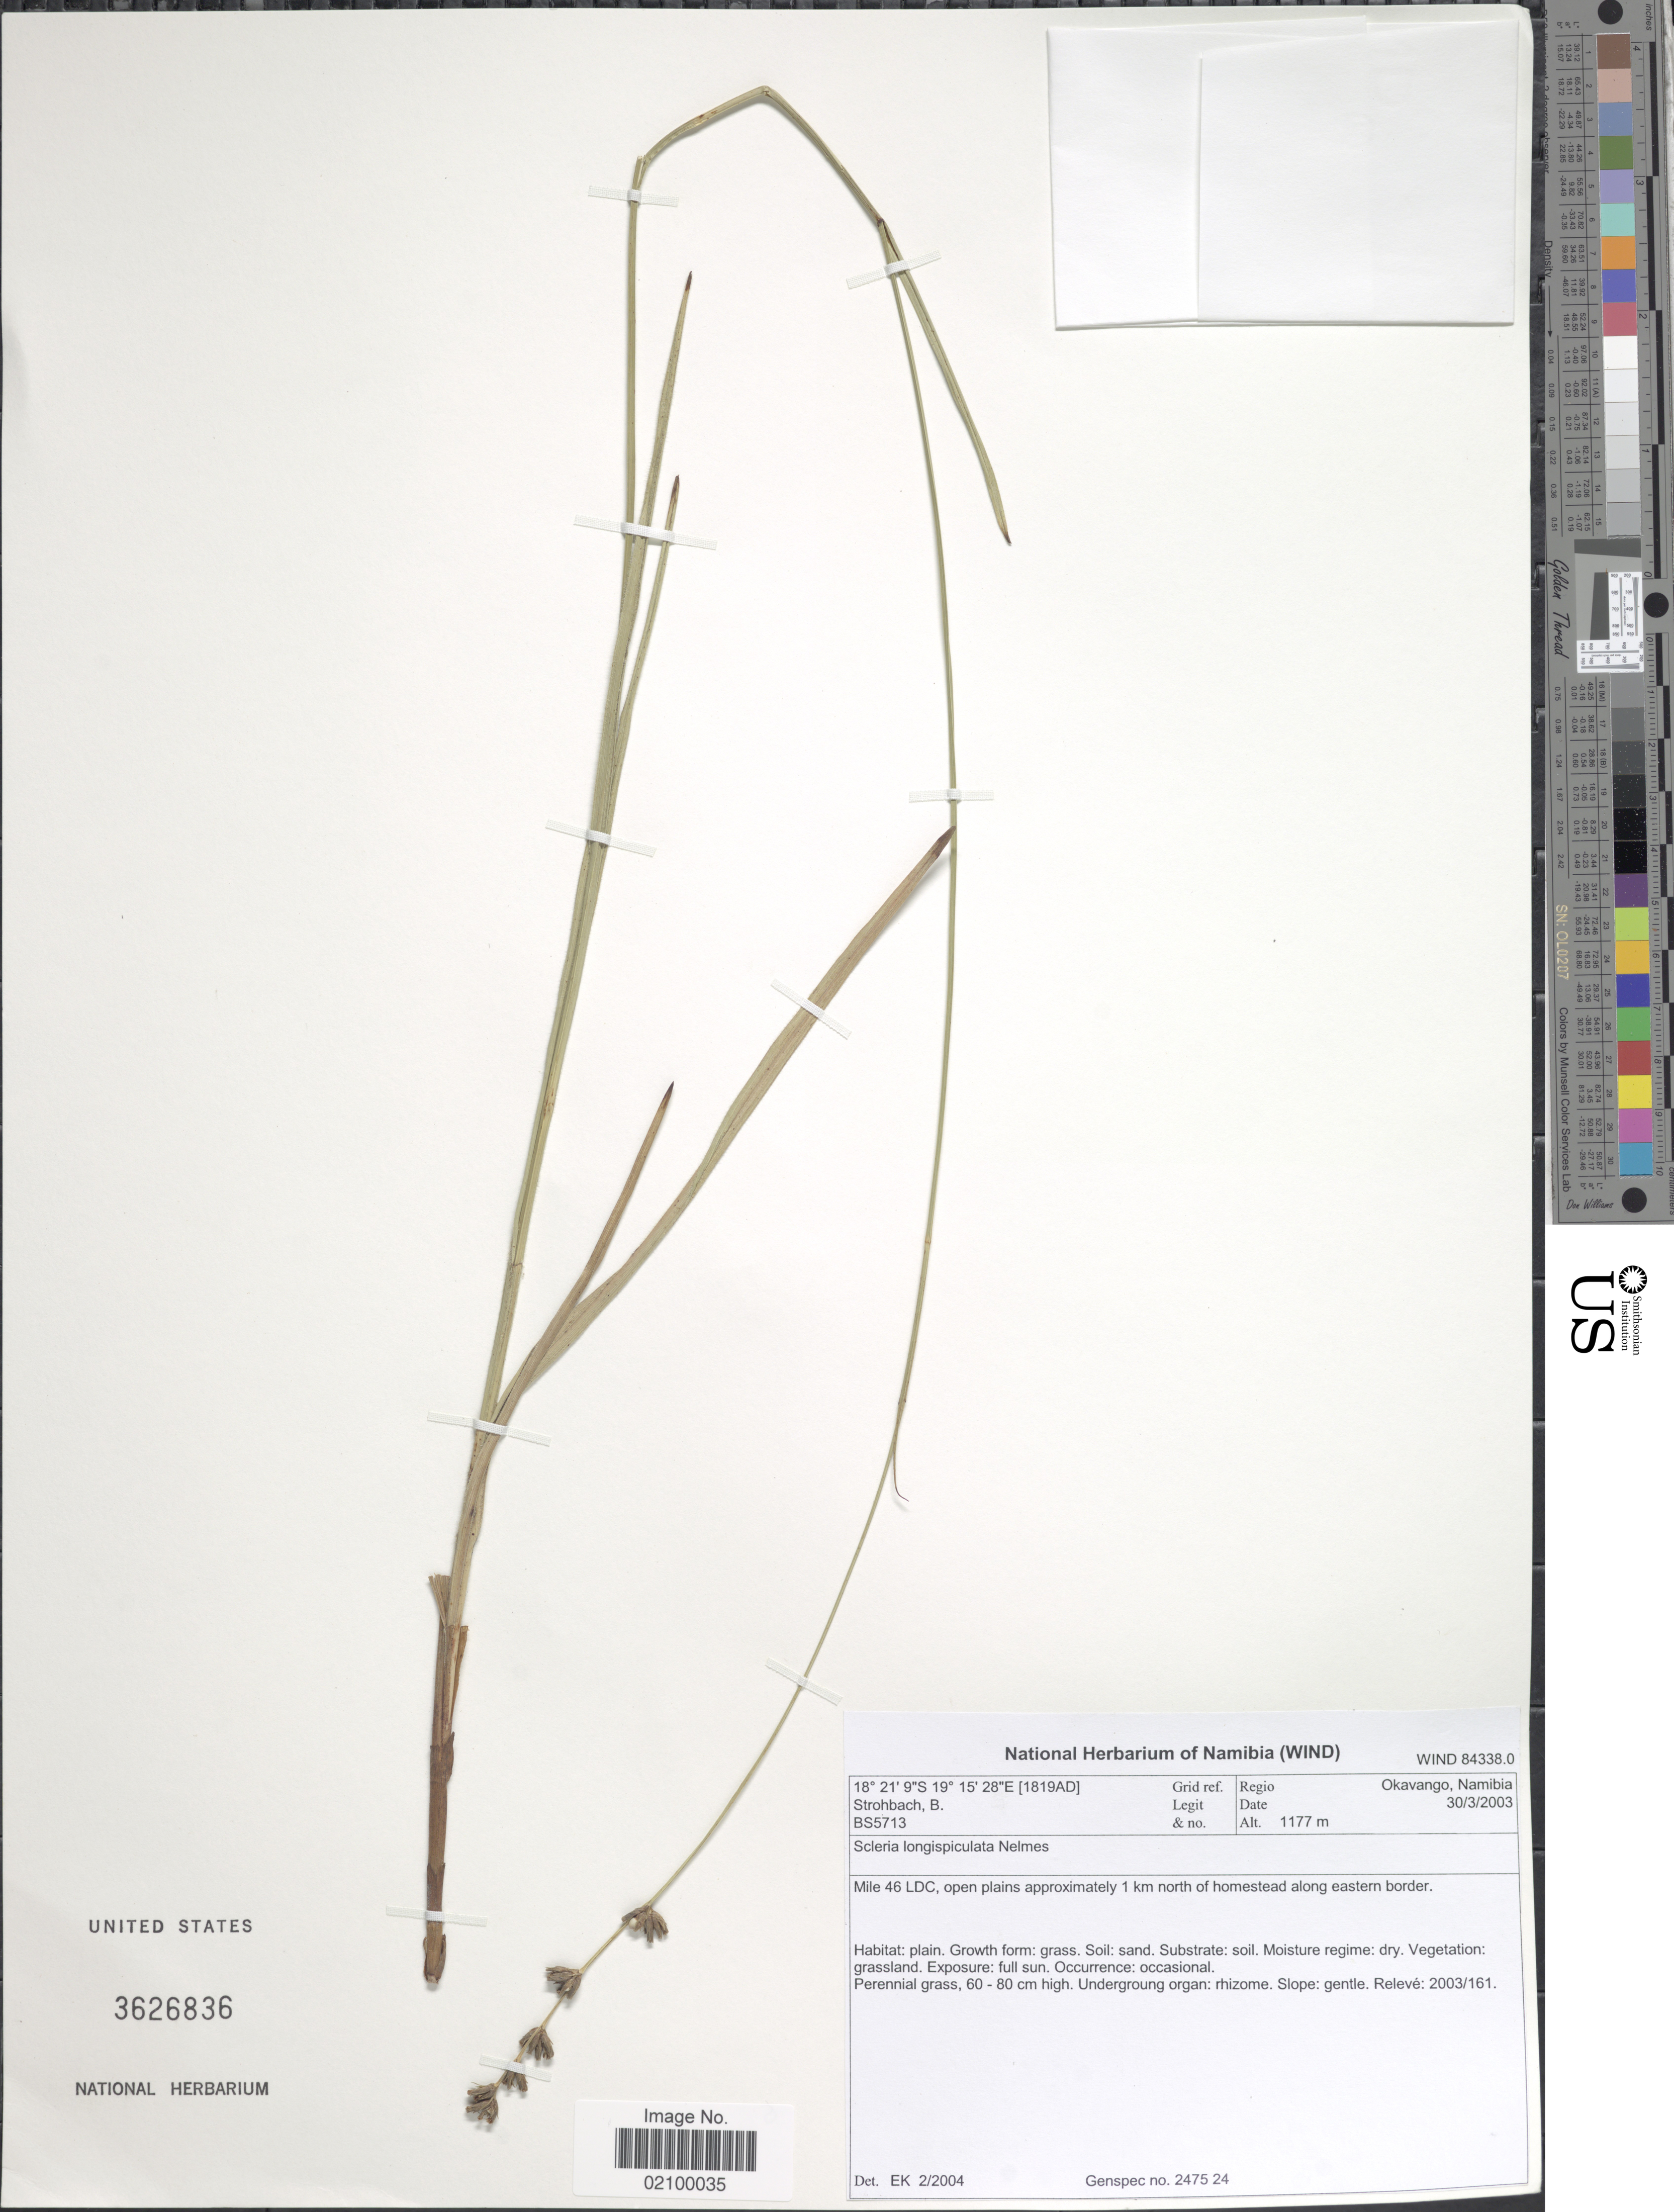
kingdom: Plantae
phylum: Tracheophyta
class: Liliopsida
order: Poales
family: Cyperaceae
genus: Scleria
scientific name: Scleria longispiculata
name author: Nelmes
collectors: B. Strohbach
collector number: BS5713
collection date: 2003-03-30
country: Namibia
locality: Regio Okavango, Namibia. Mile 46 LDC, open plains approximately 1 km south of homestead along eastern border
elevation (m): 1177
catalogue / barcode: US 3626836